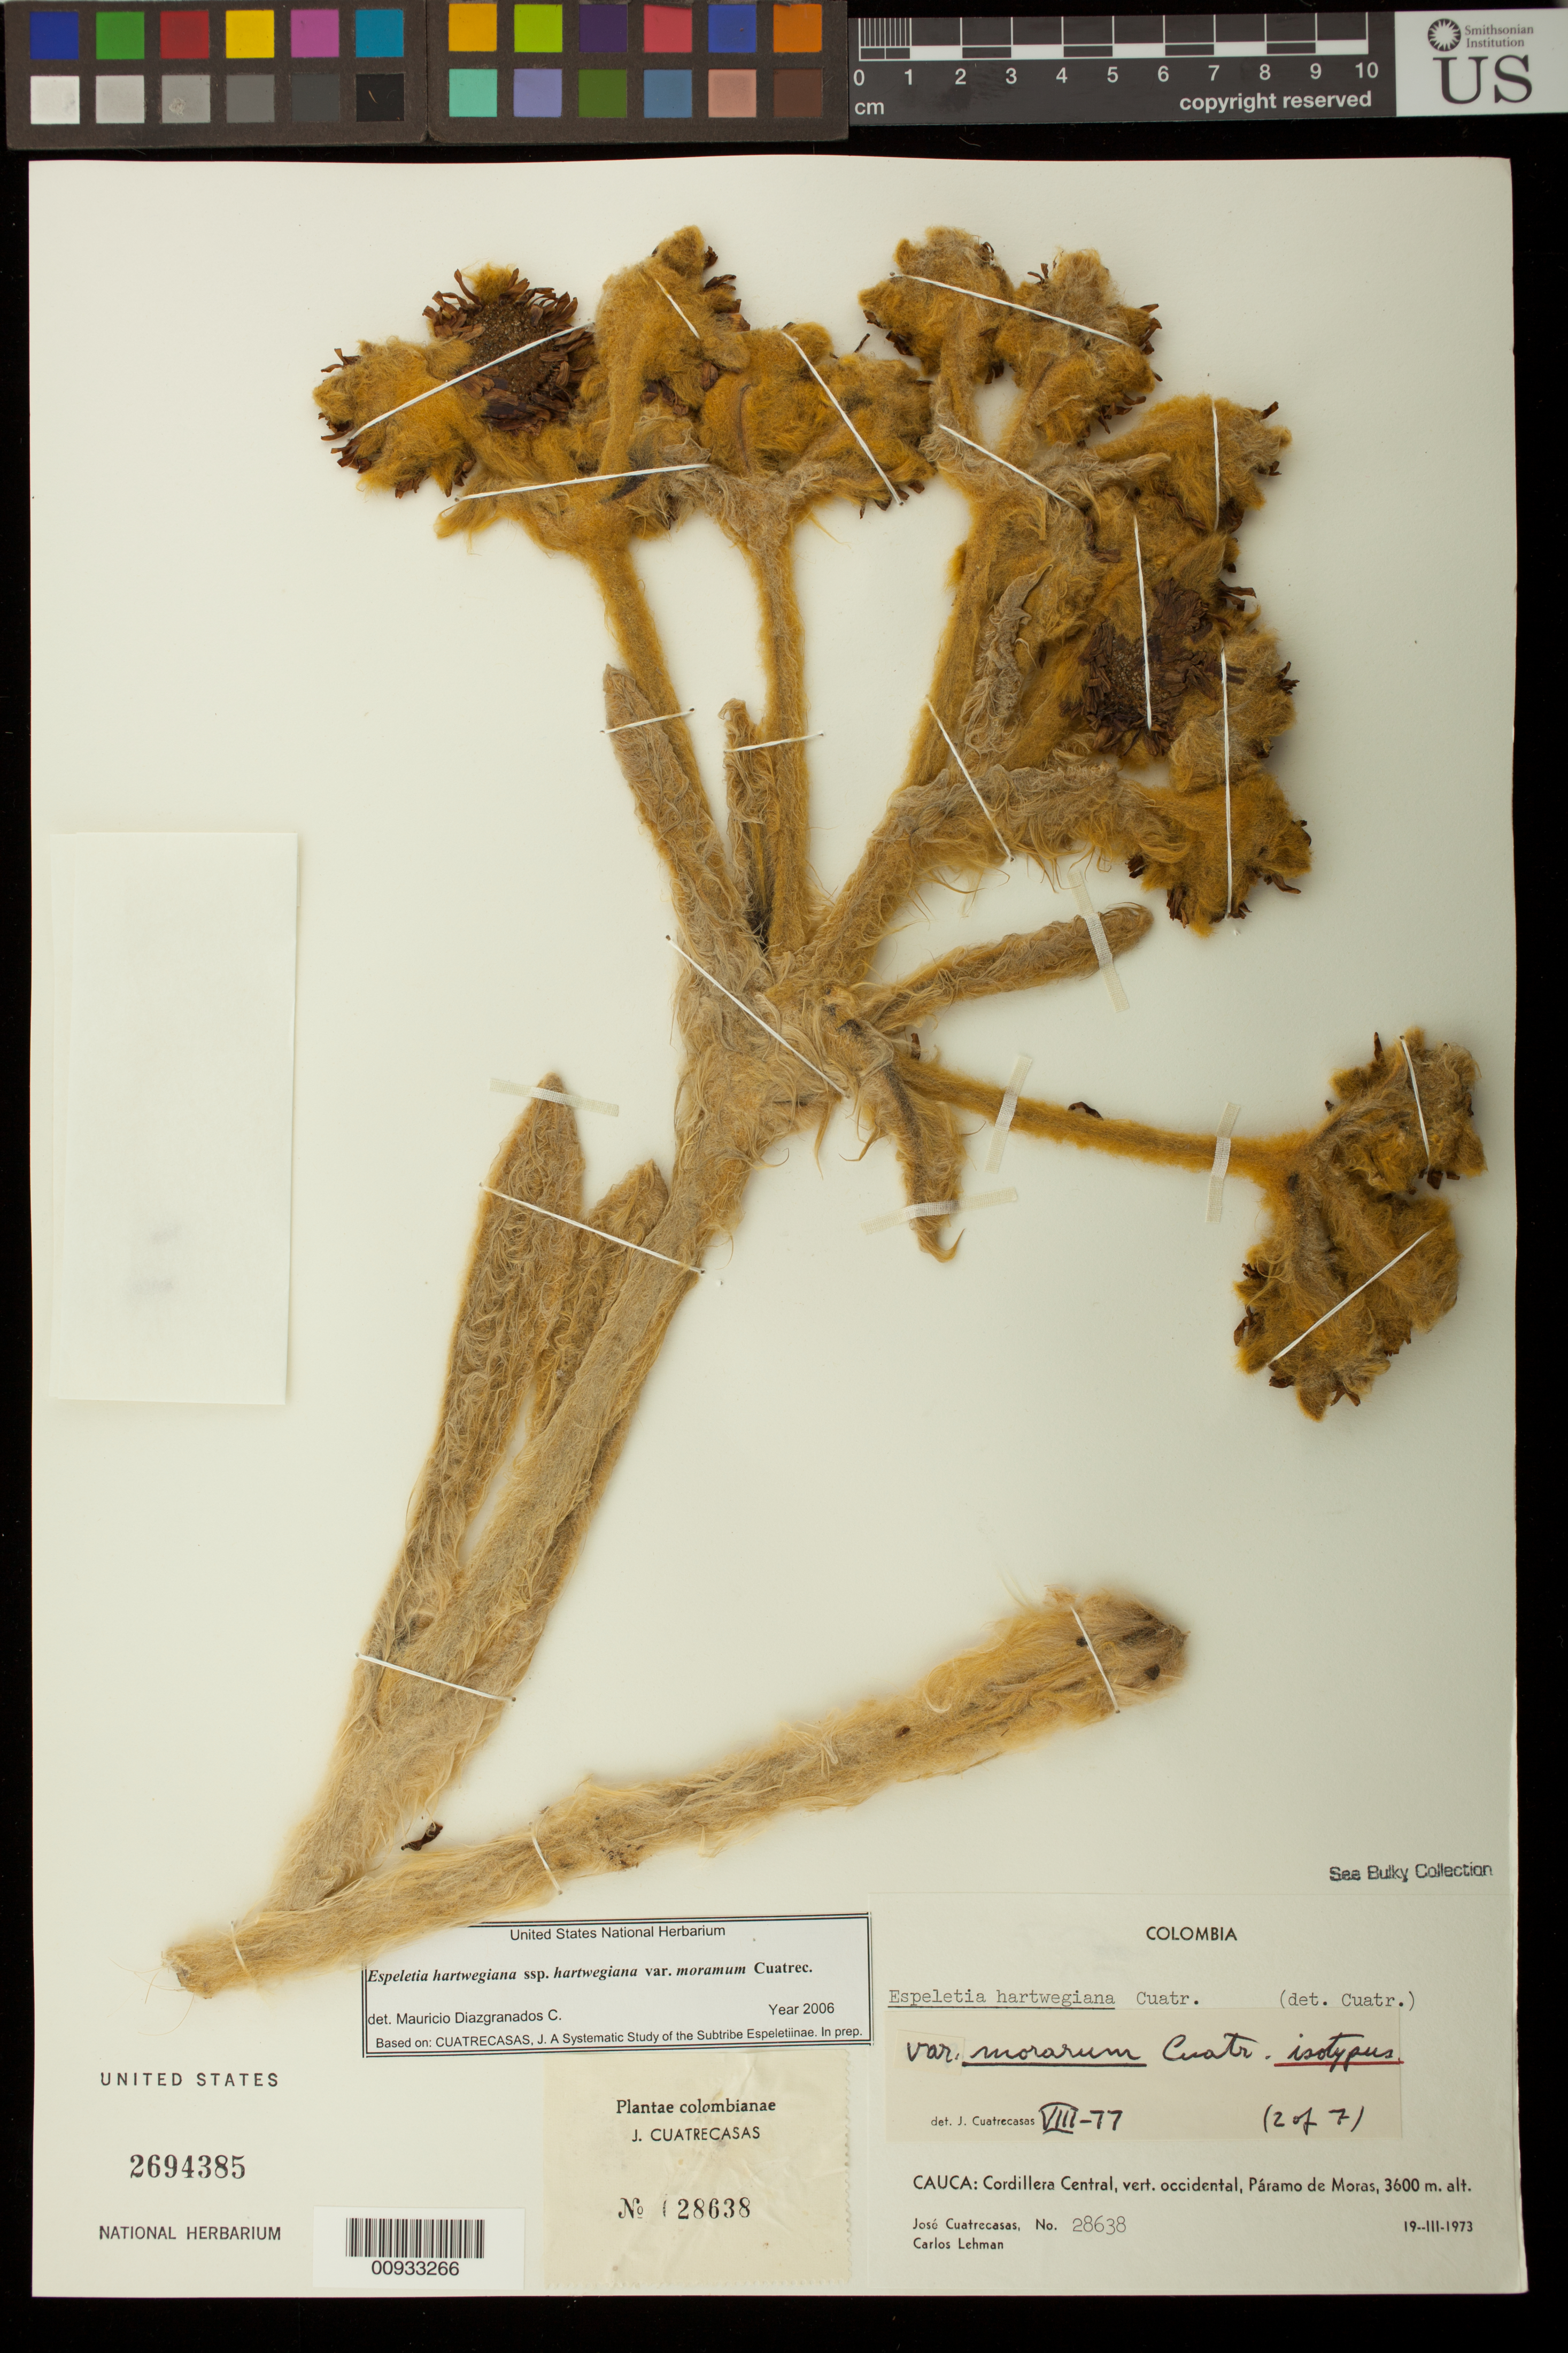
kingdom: Plantae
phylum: Tracheophyta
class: Magnoliopsida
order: Asterales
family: Asteraceae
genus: Espeletia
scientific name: Espeletia hartwegiana var. morarum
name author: Cuatrec.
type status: Isotype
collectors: J. Cuatrecasas & C. Lehman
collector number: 28638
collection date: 1973-03-19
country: Colombia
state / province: Cauca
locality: Cordillera Central, vert. occidental, páramo de Moras.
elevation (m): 3600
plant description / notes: "See Bulky Collection" (bulky isotype filed separately)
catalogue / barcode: US 2694385